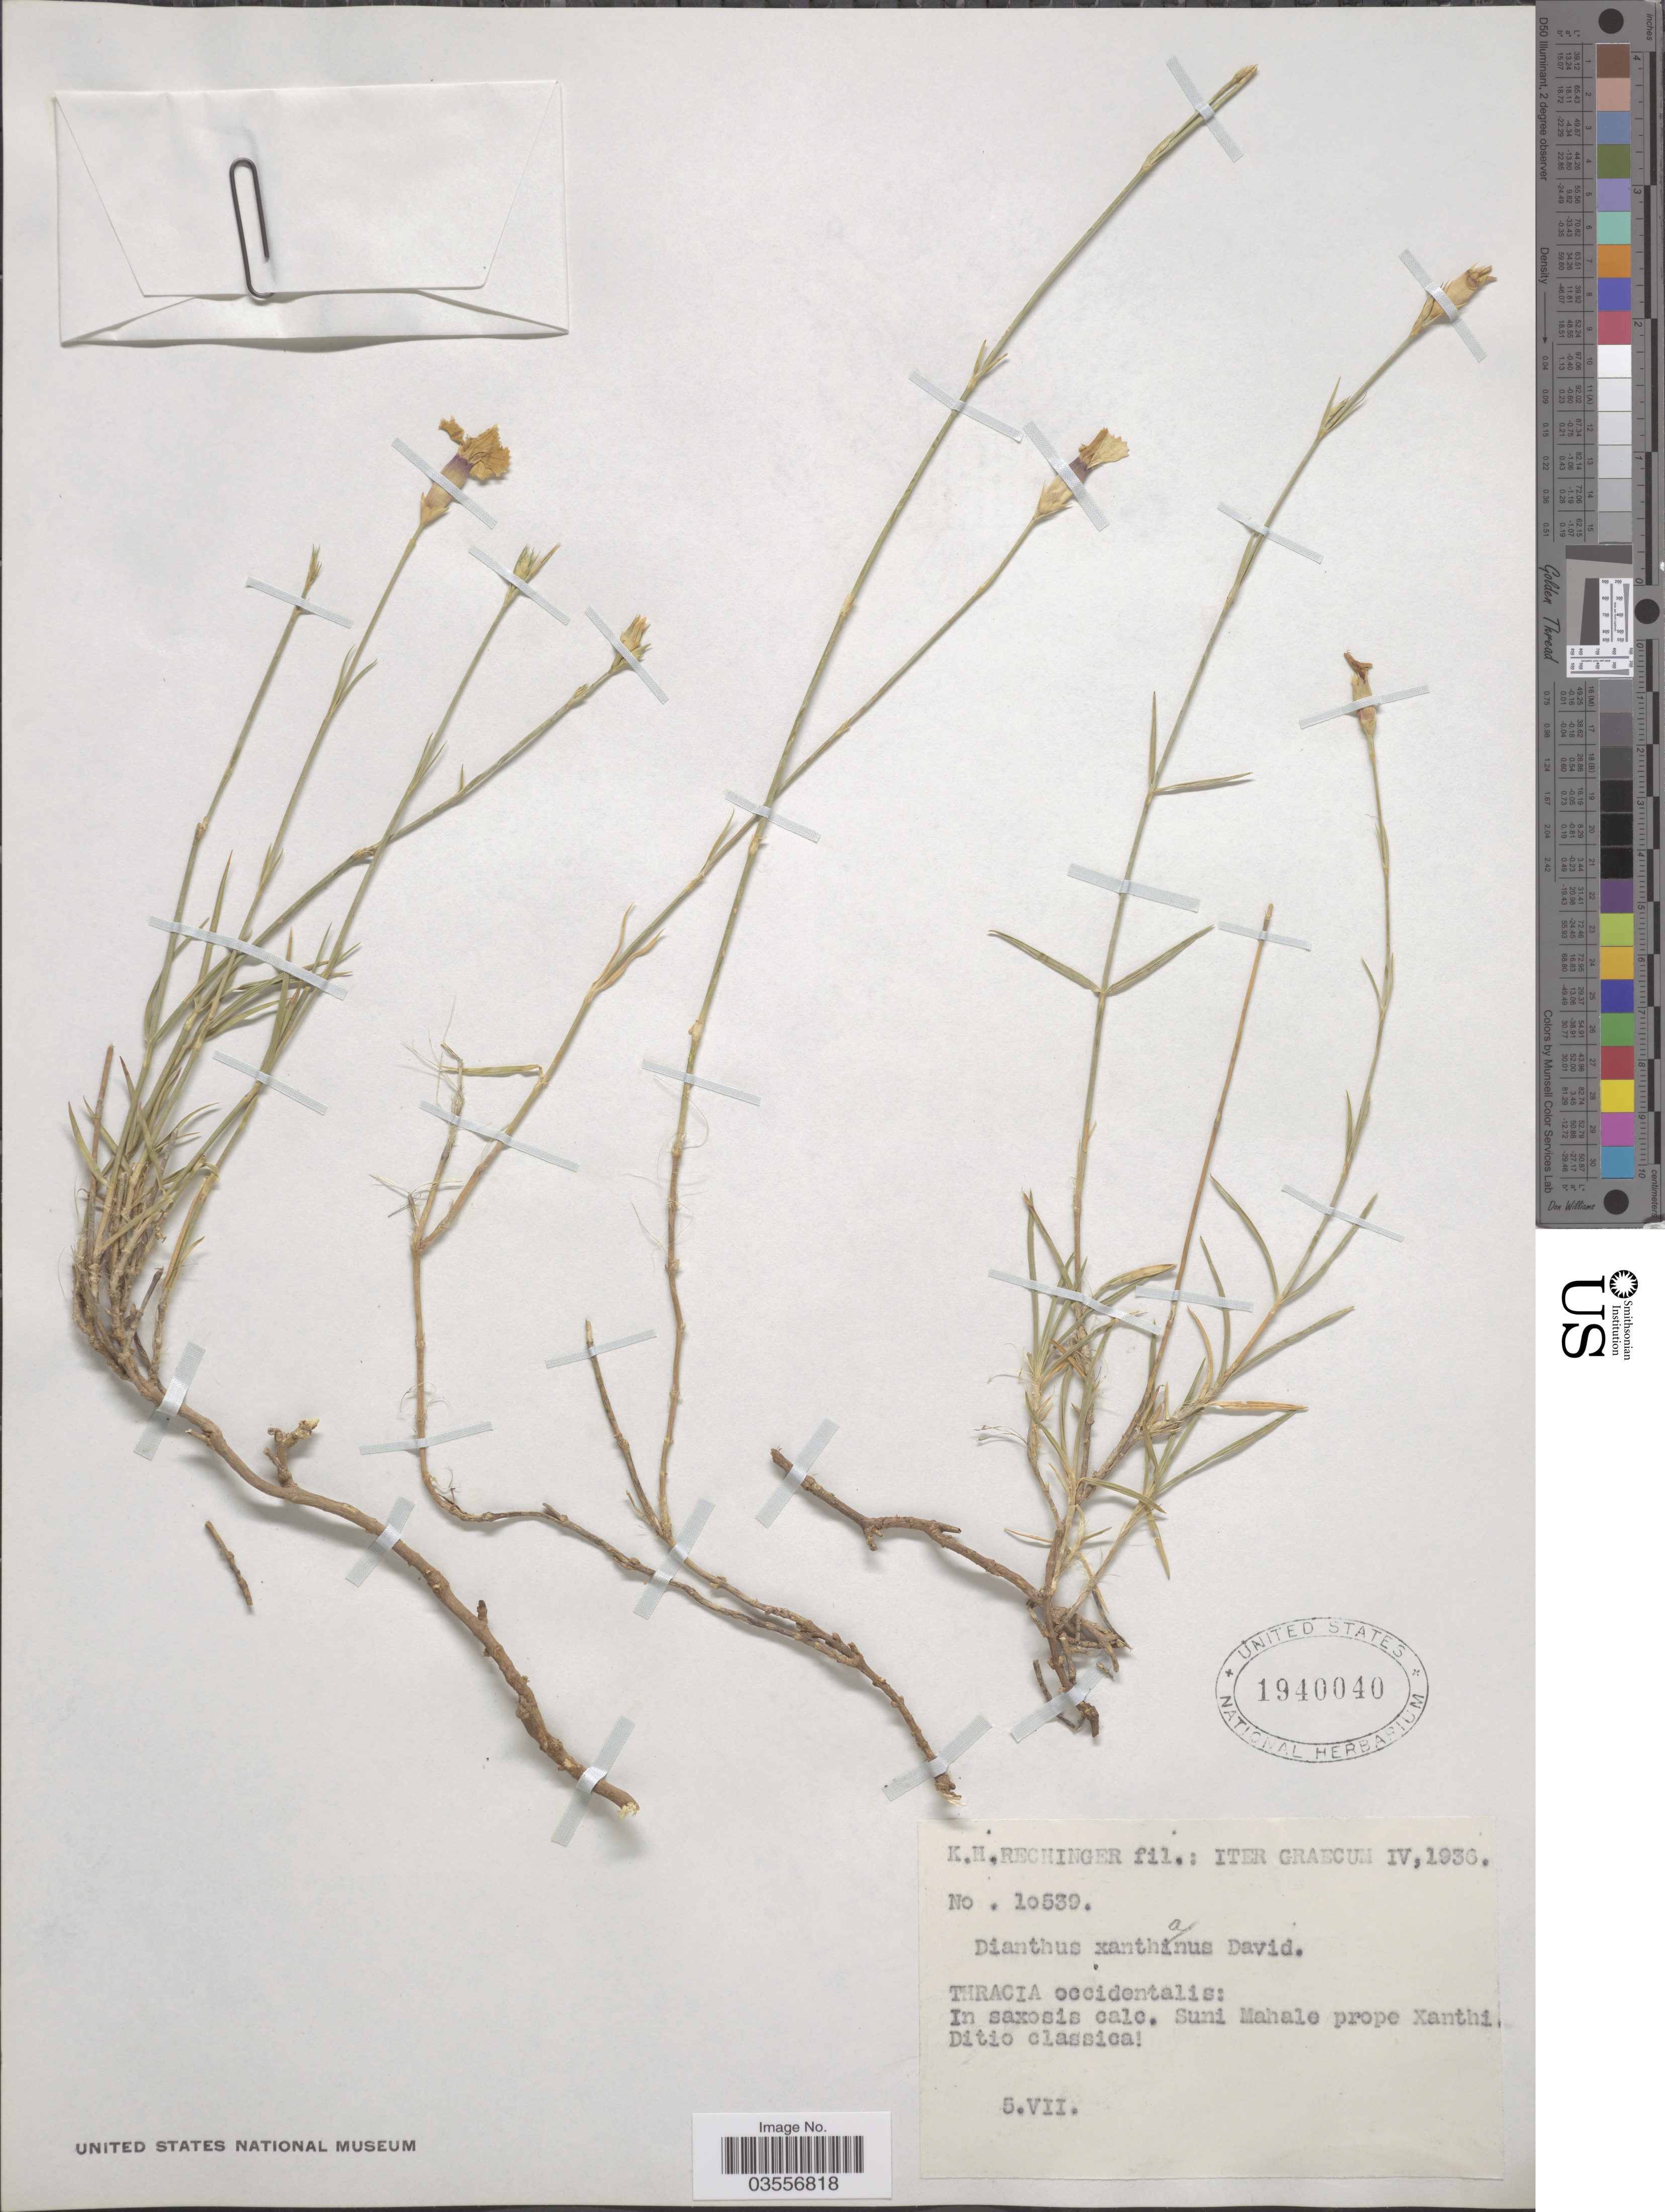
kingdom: Plantae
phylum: Tracheophyta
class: Magnoliopsida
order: Caryophyllales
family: Caryophyllaceae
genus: Dianthus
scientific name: Dianthus xanthinus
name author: Davidov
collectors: K. H. Rechinger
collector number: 10539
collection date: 1936-07-05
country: Greece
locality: Iter Greacum. Thracia occidentalis: In saxosis calc. Suni Mahale prope Xanthi Ditio classical.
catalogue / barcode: US 1940040